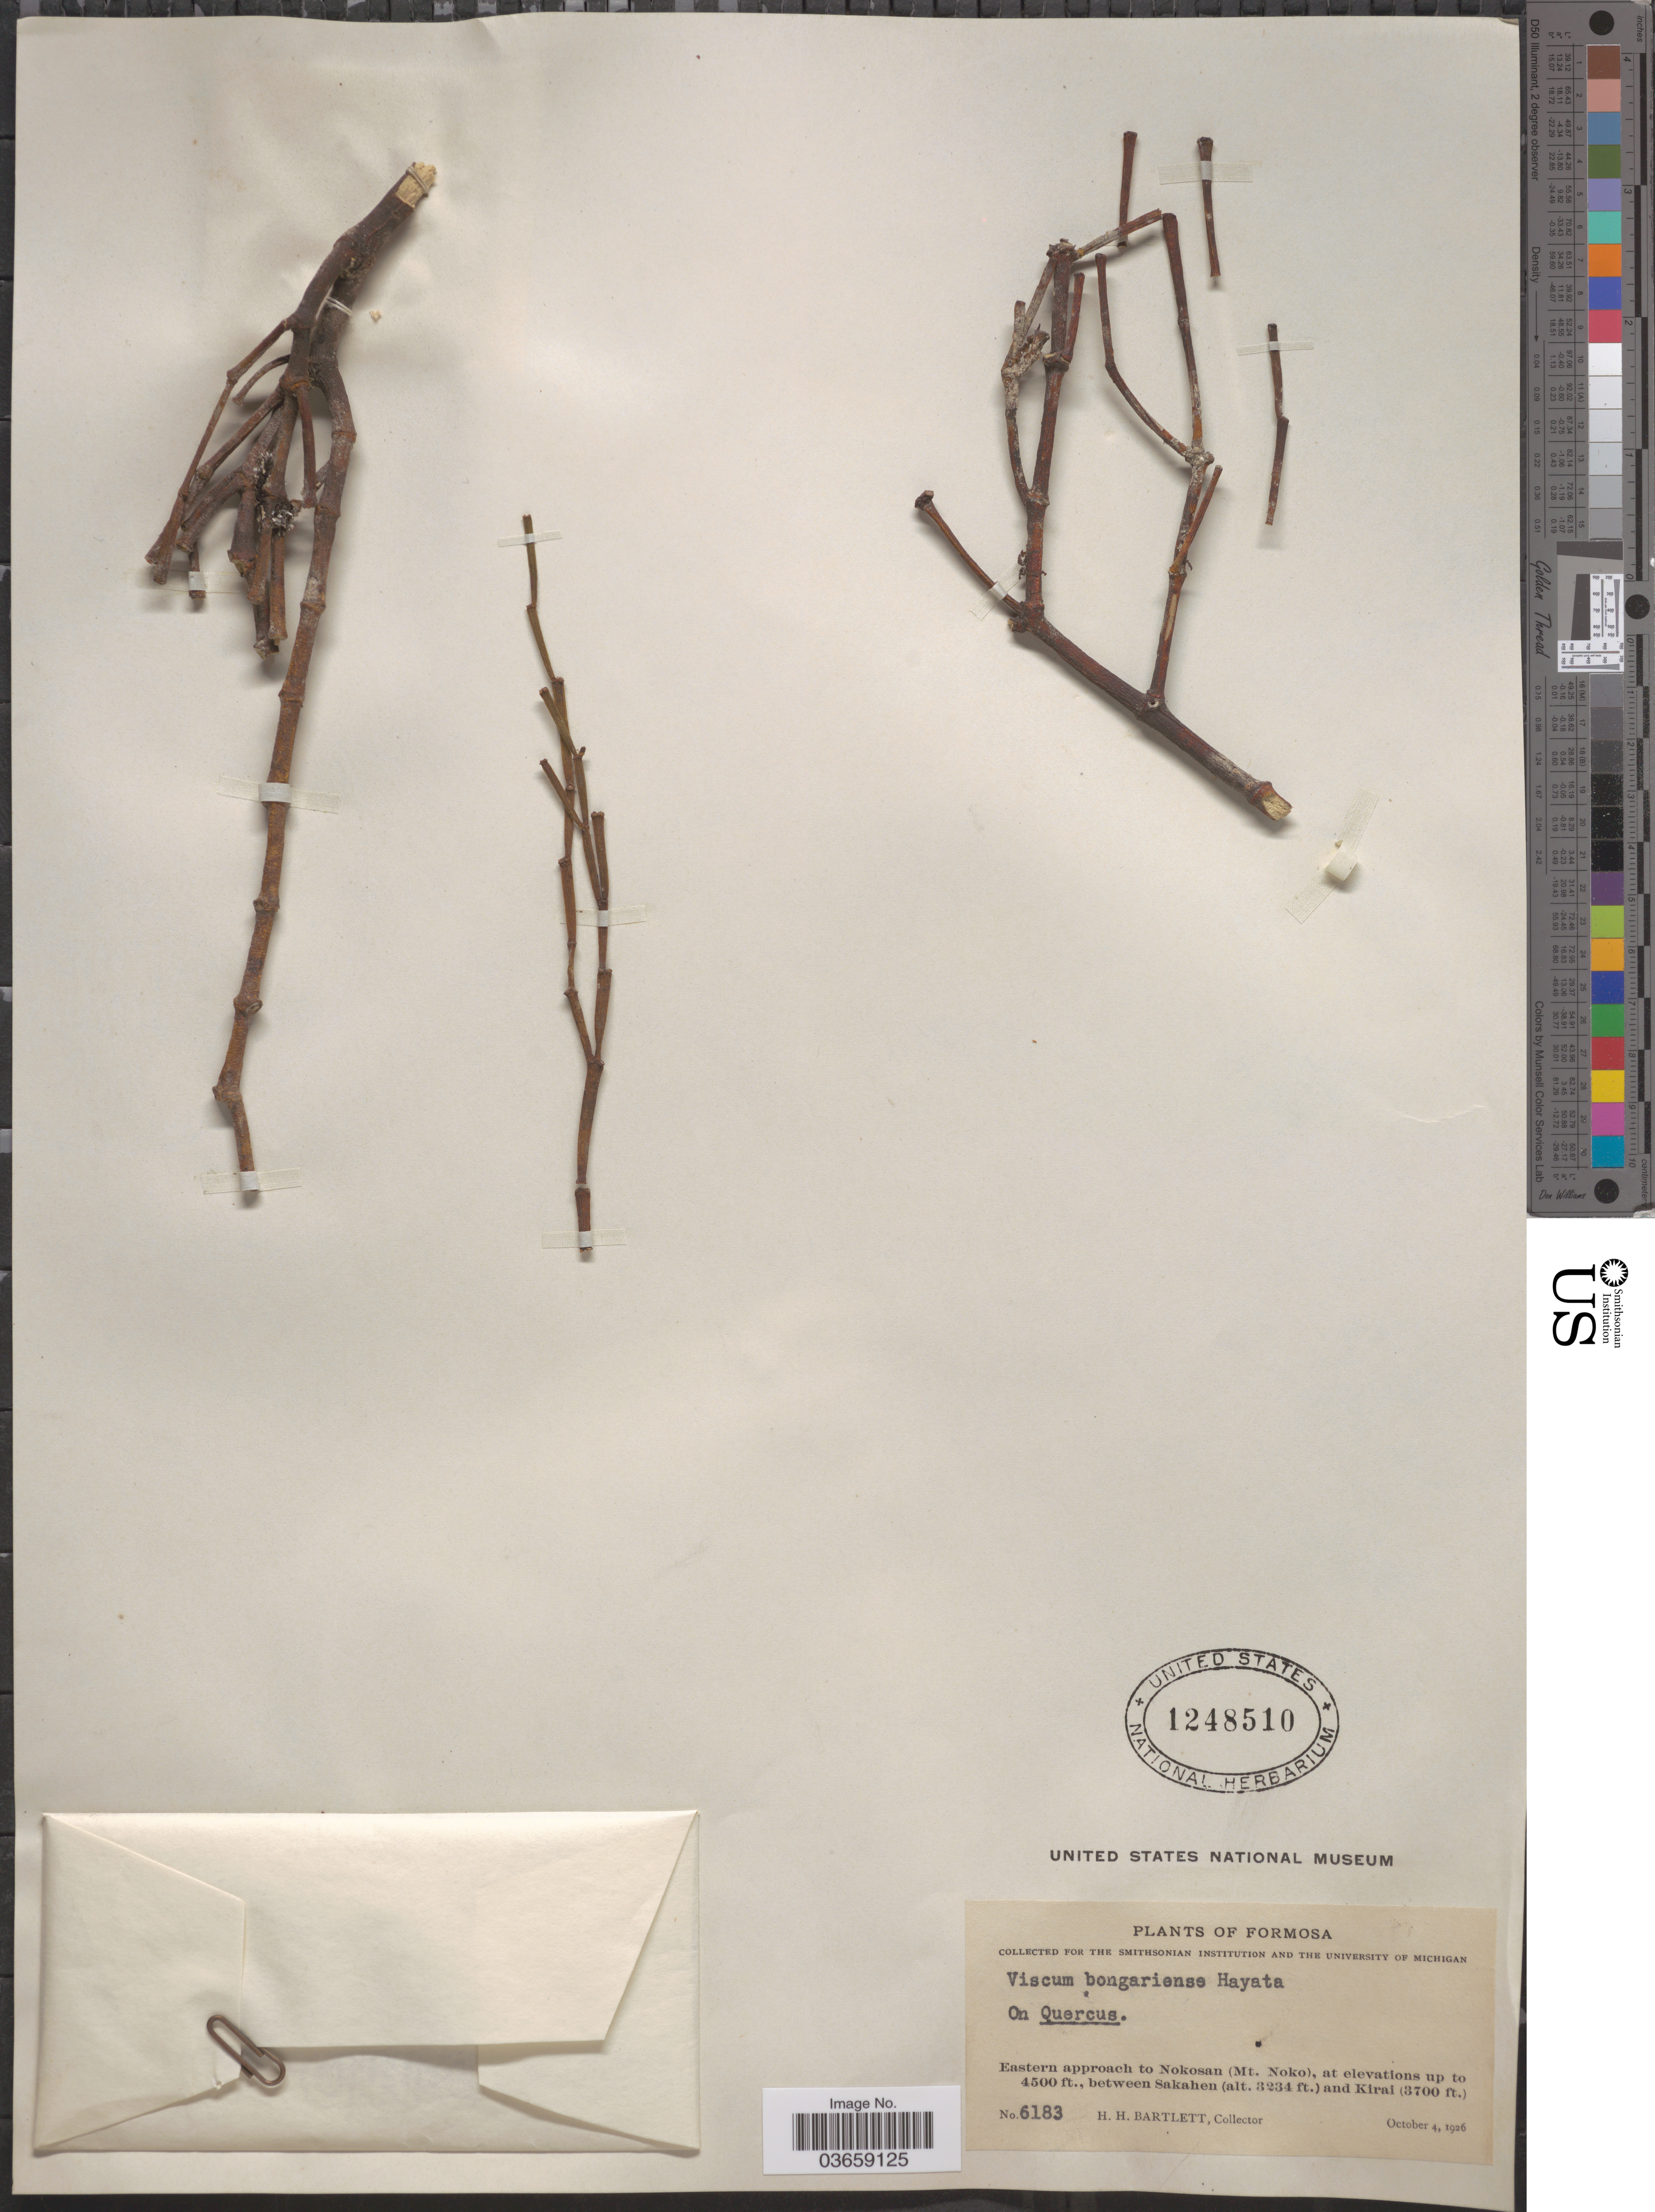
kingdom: Plantae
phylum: Tracheophyta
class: Magnoliopsida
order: Santalales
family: Viscaceae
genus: Viscum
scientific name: Viscum bongariense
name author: Hayata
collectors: H. H. Bartlett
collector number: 6183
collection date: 1926-10-04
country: Taiwan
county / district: Hualien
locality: Eastern approach to Nokosan (Mt. Noko), between Sakahen and Kirai.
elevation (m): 986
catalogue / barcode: US 1248510